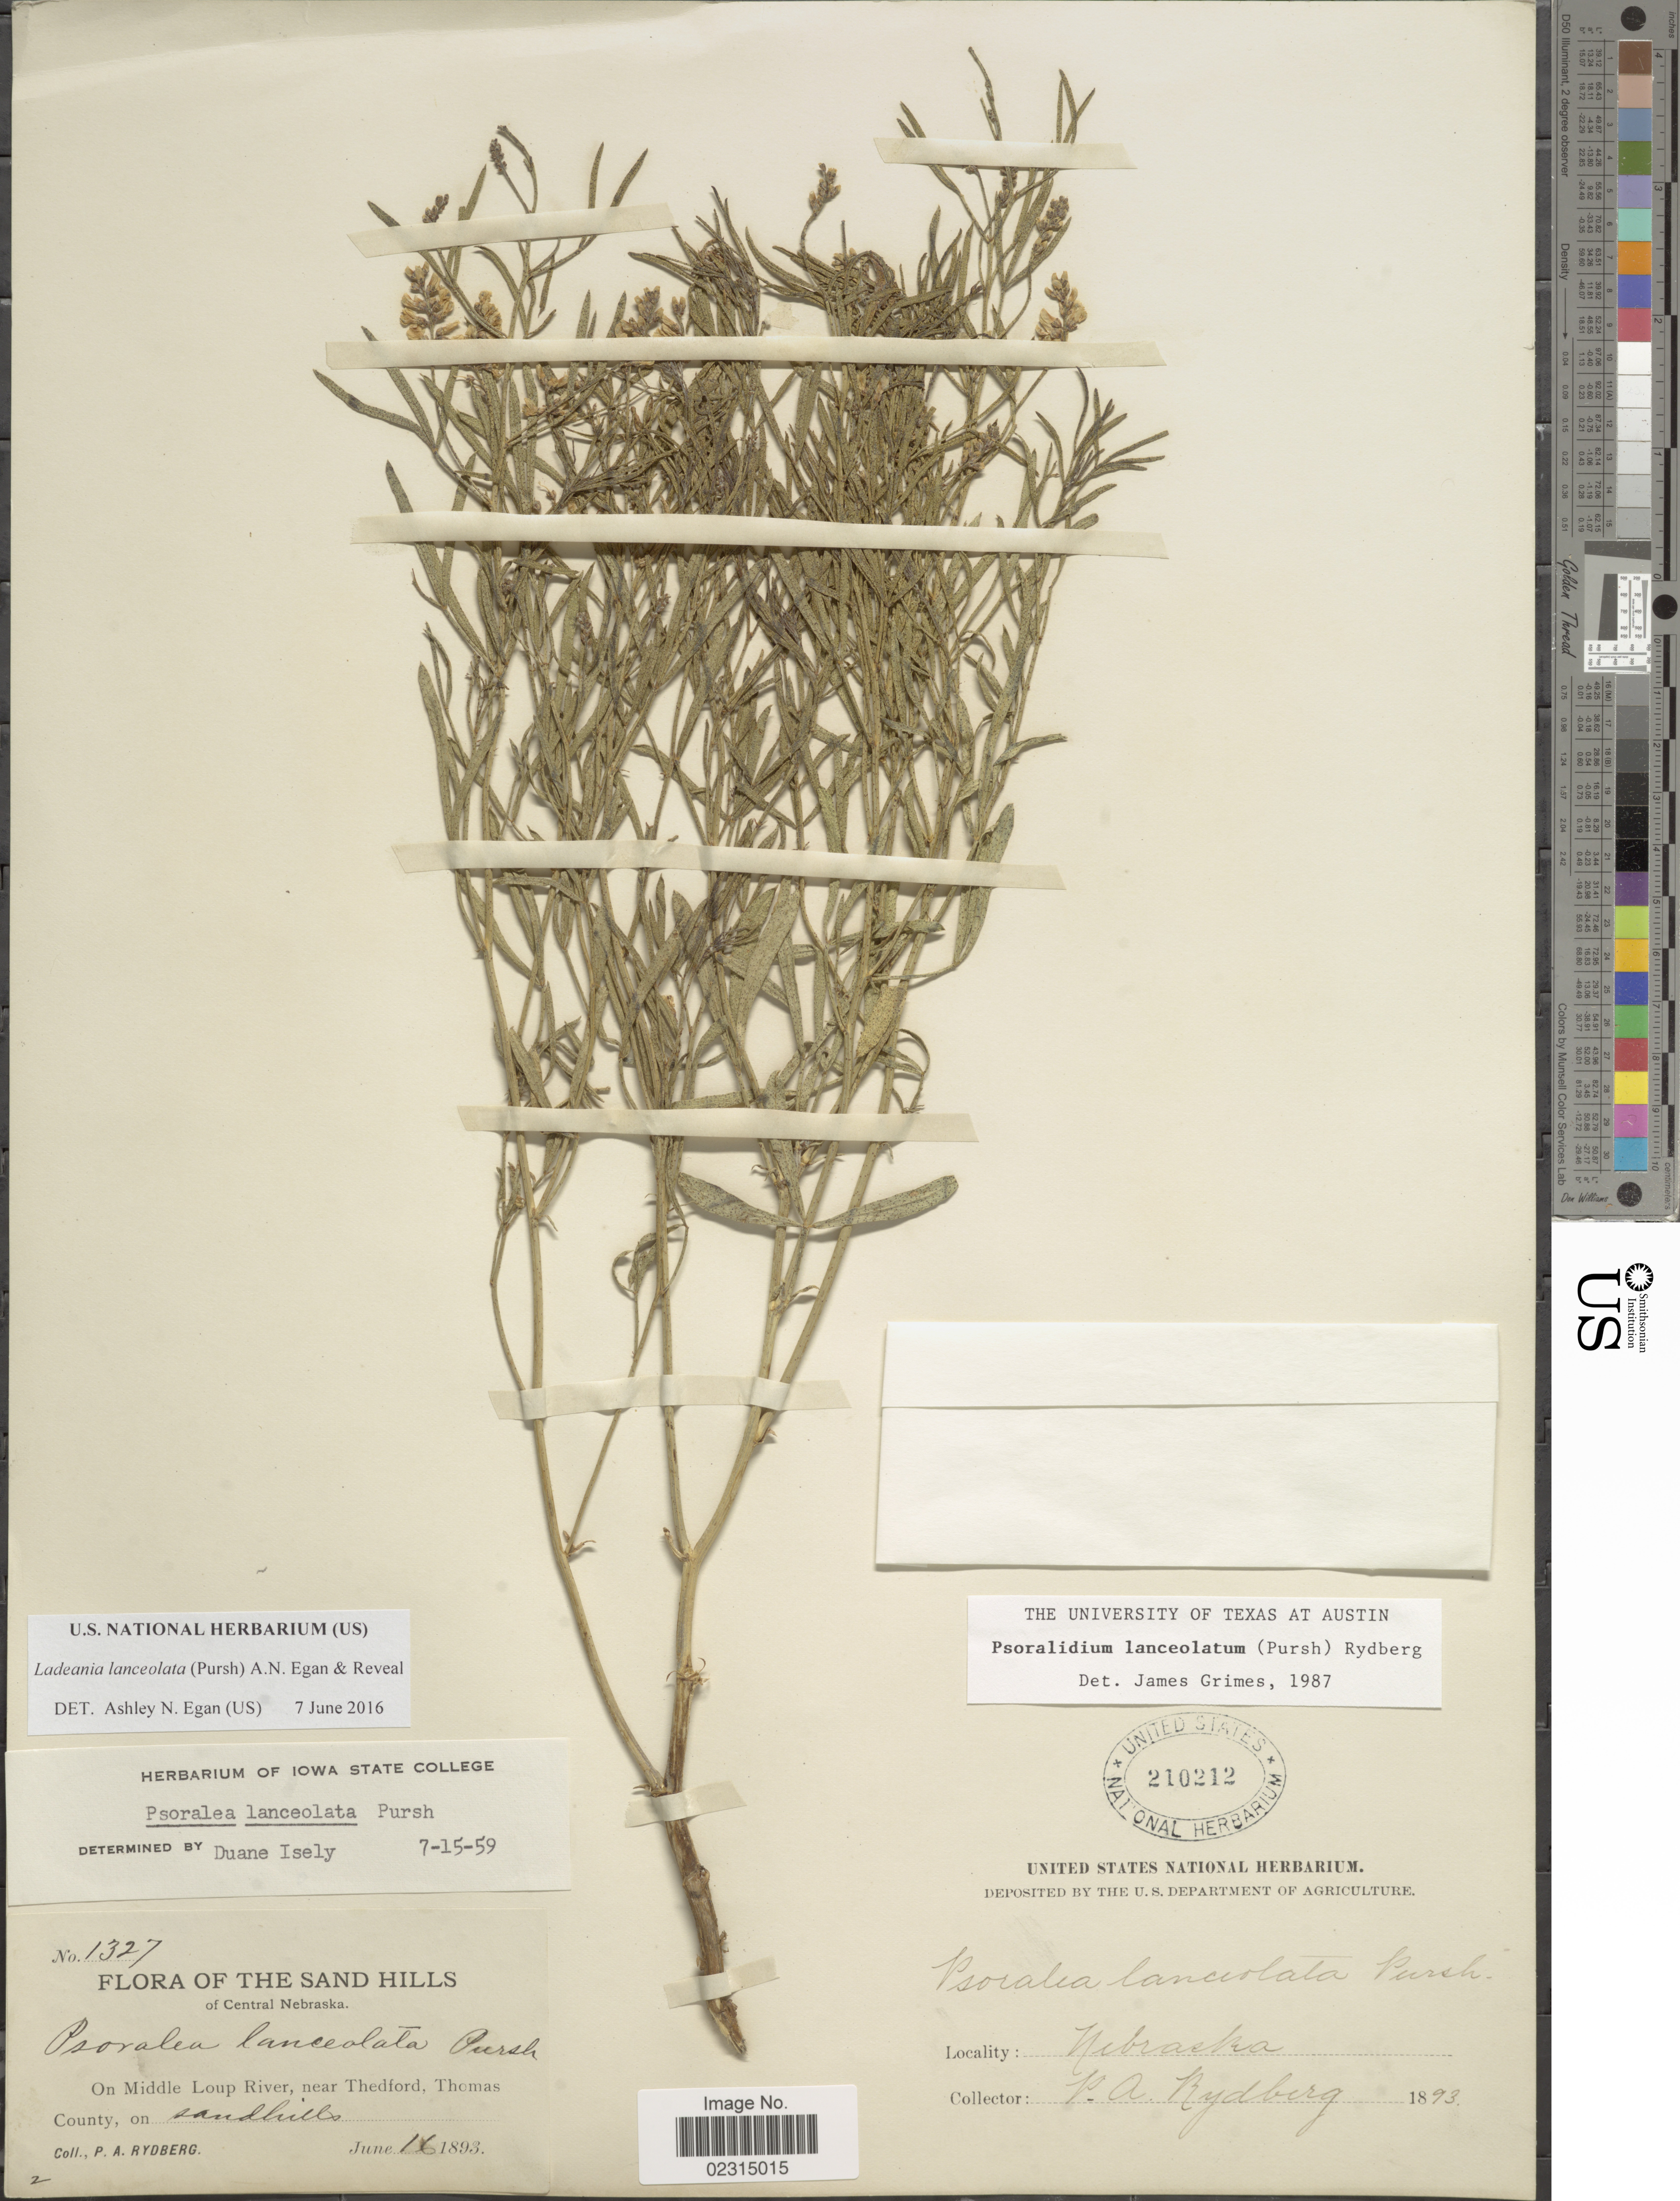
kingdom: Plantae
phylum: Tracheophyta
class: Magnoliopsida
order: Fabales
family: Fabaceae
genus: Ladeania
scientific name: Ladeania lanceolata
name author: (Pursh) A.N. Egan & Reveal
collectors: P. A. Rydberg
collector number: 1327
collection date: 1893-06-16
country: United States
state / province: Nebraska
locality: The Sand Hills of Central Nebraska, On Middle Loup River, near Thedford, Thomas County, on sandhills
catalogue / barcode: US 210212